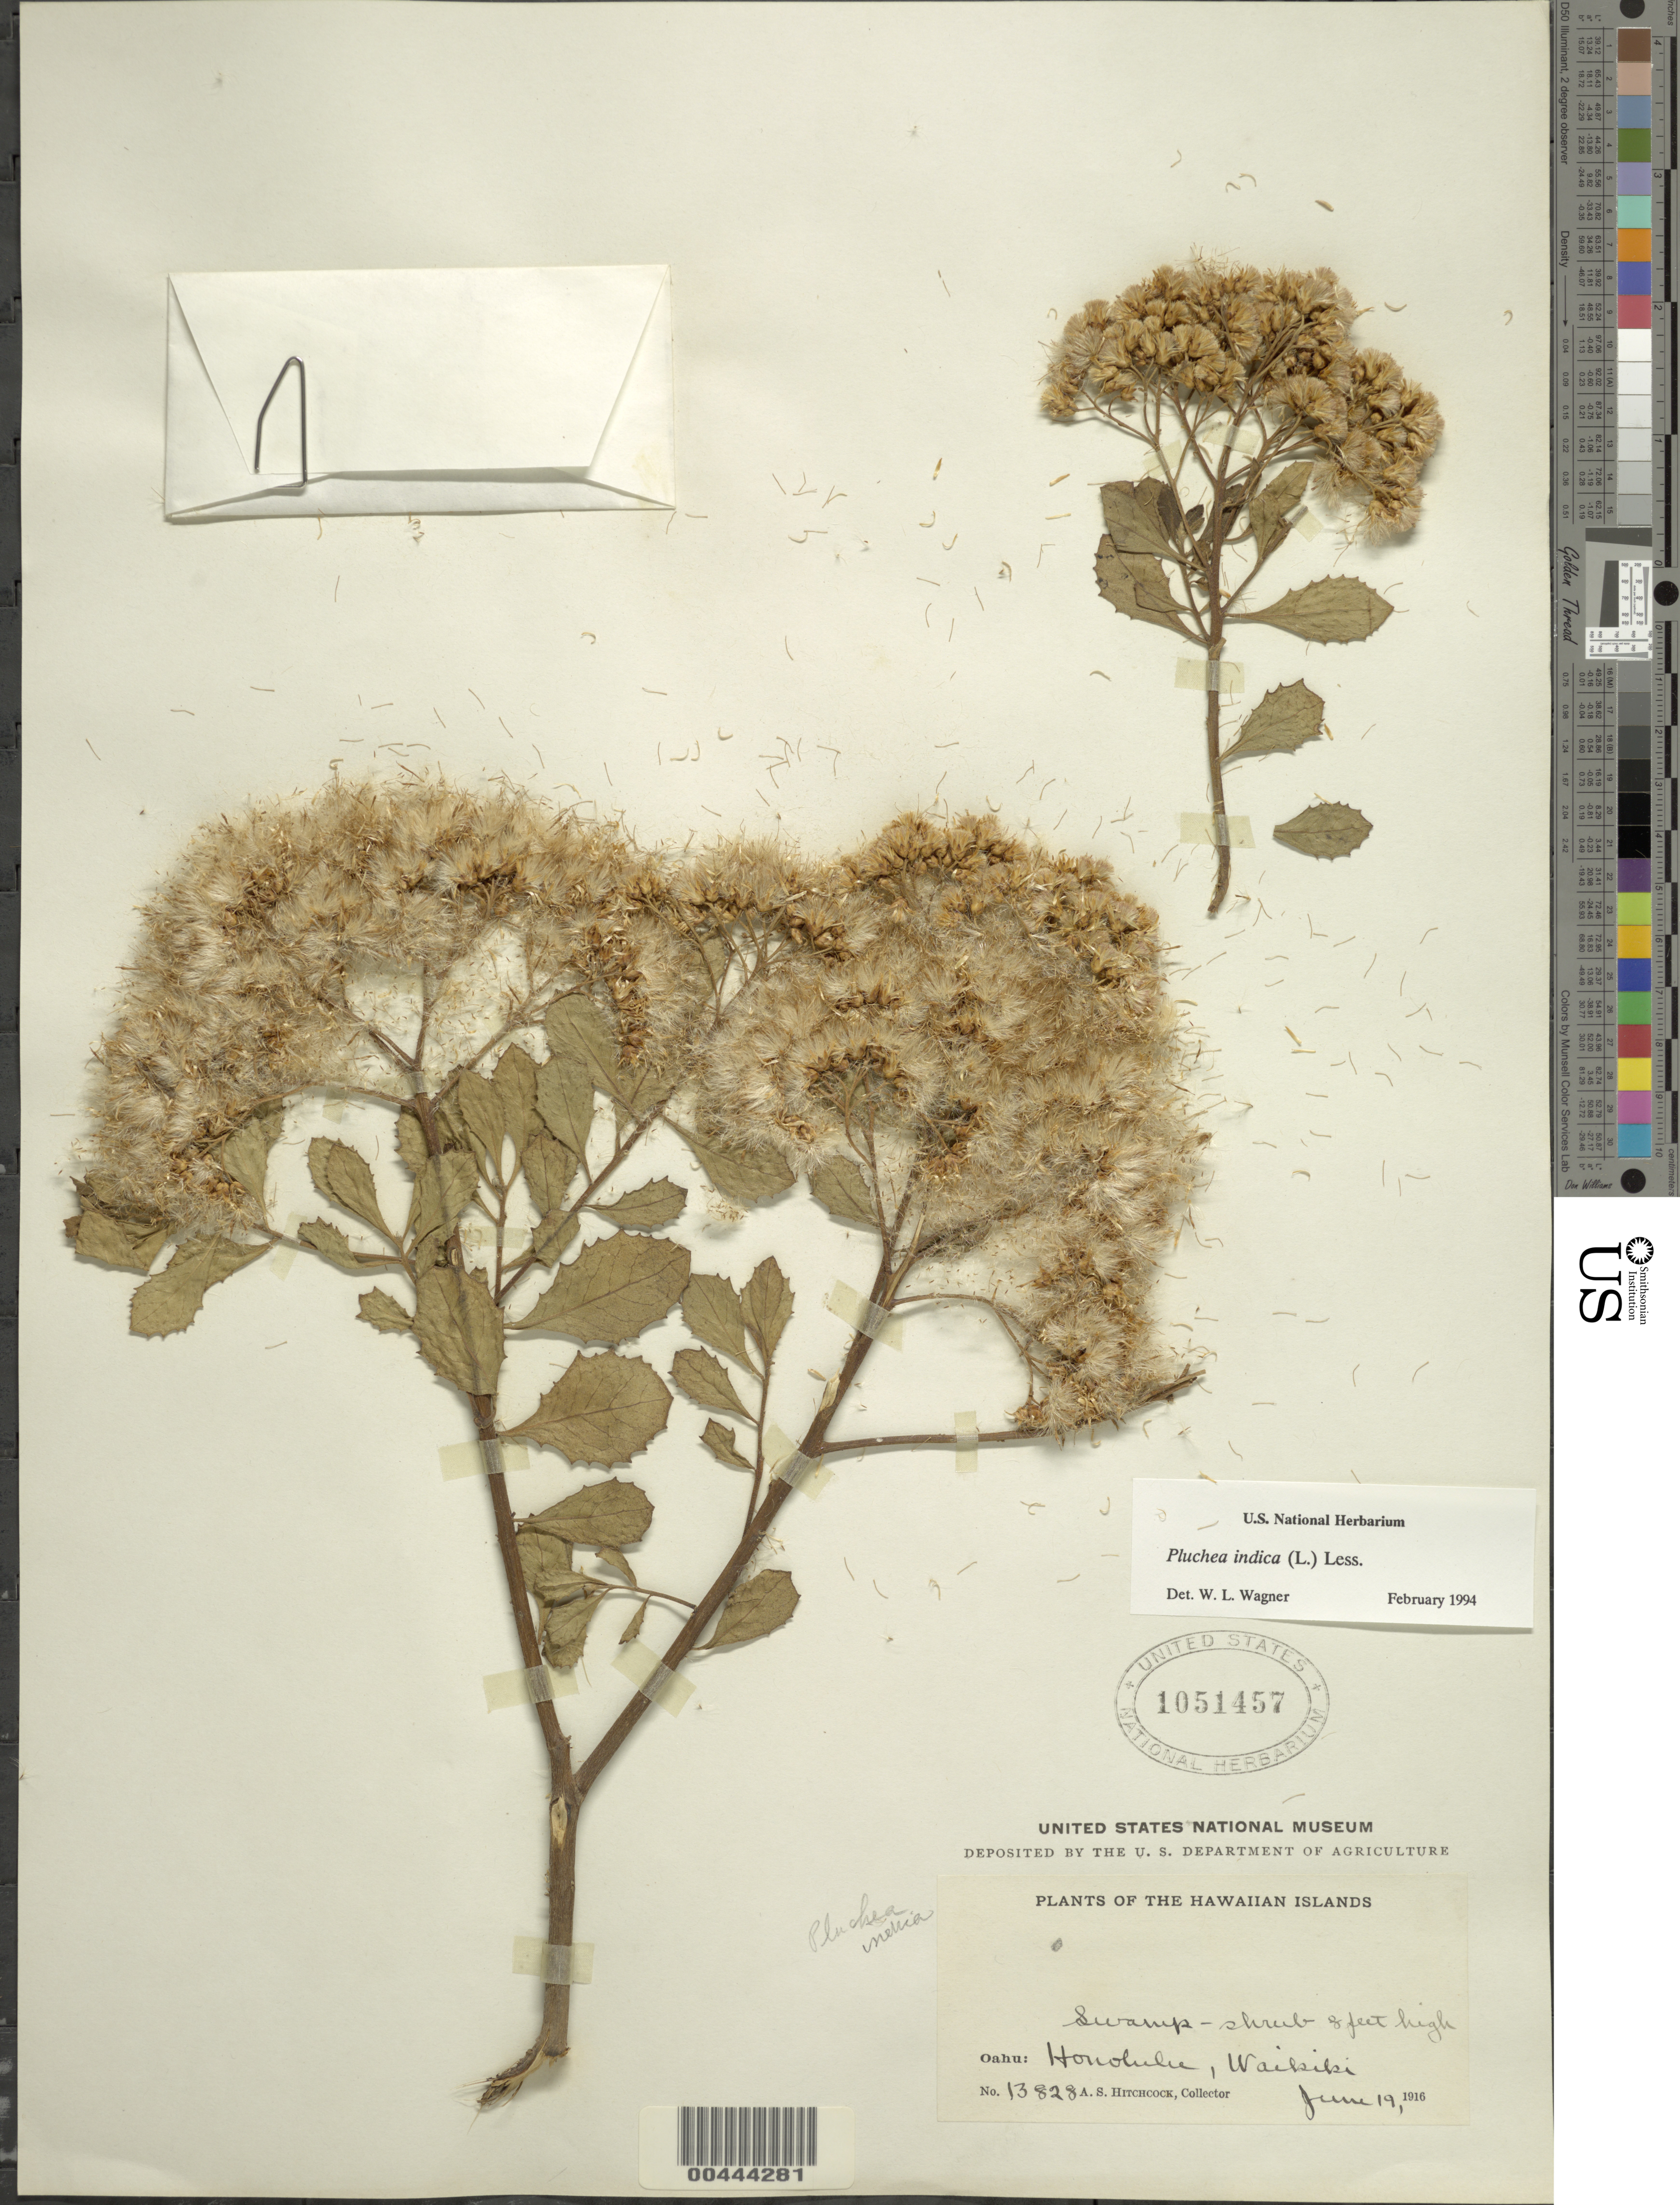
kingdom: Plantae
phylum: Tracheophyta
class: Magnoliopsida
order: Asterales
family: Asteraceae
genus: Pluchea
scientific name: Pluchea indica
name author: (L.) Less.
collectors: A. S. Hitchcock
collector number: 13828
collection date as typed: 19 Jun 1916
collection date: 1916-06-19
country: United States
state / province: Hawaii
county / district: Honolulu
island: Oahu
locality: Honolulu, Waikiki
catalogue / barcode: US 1051457